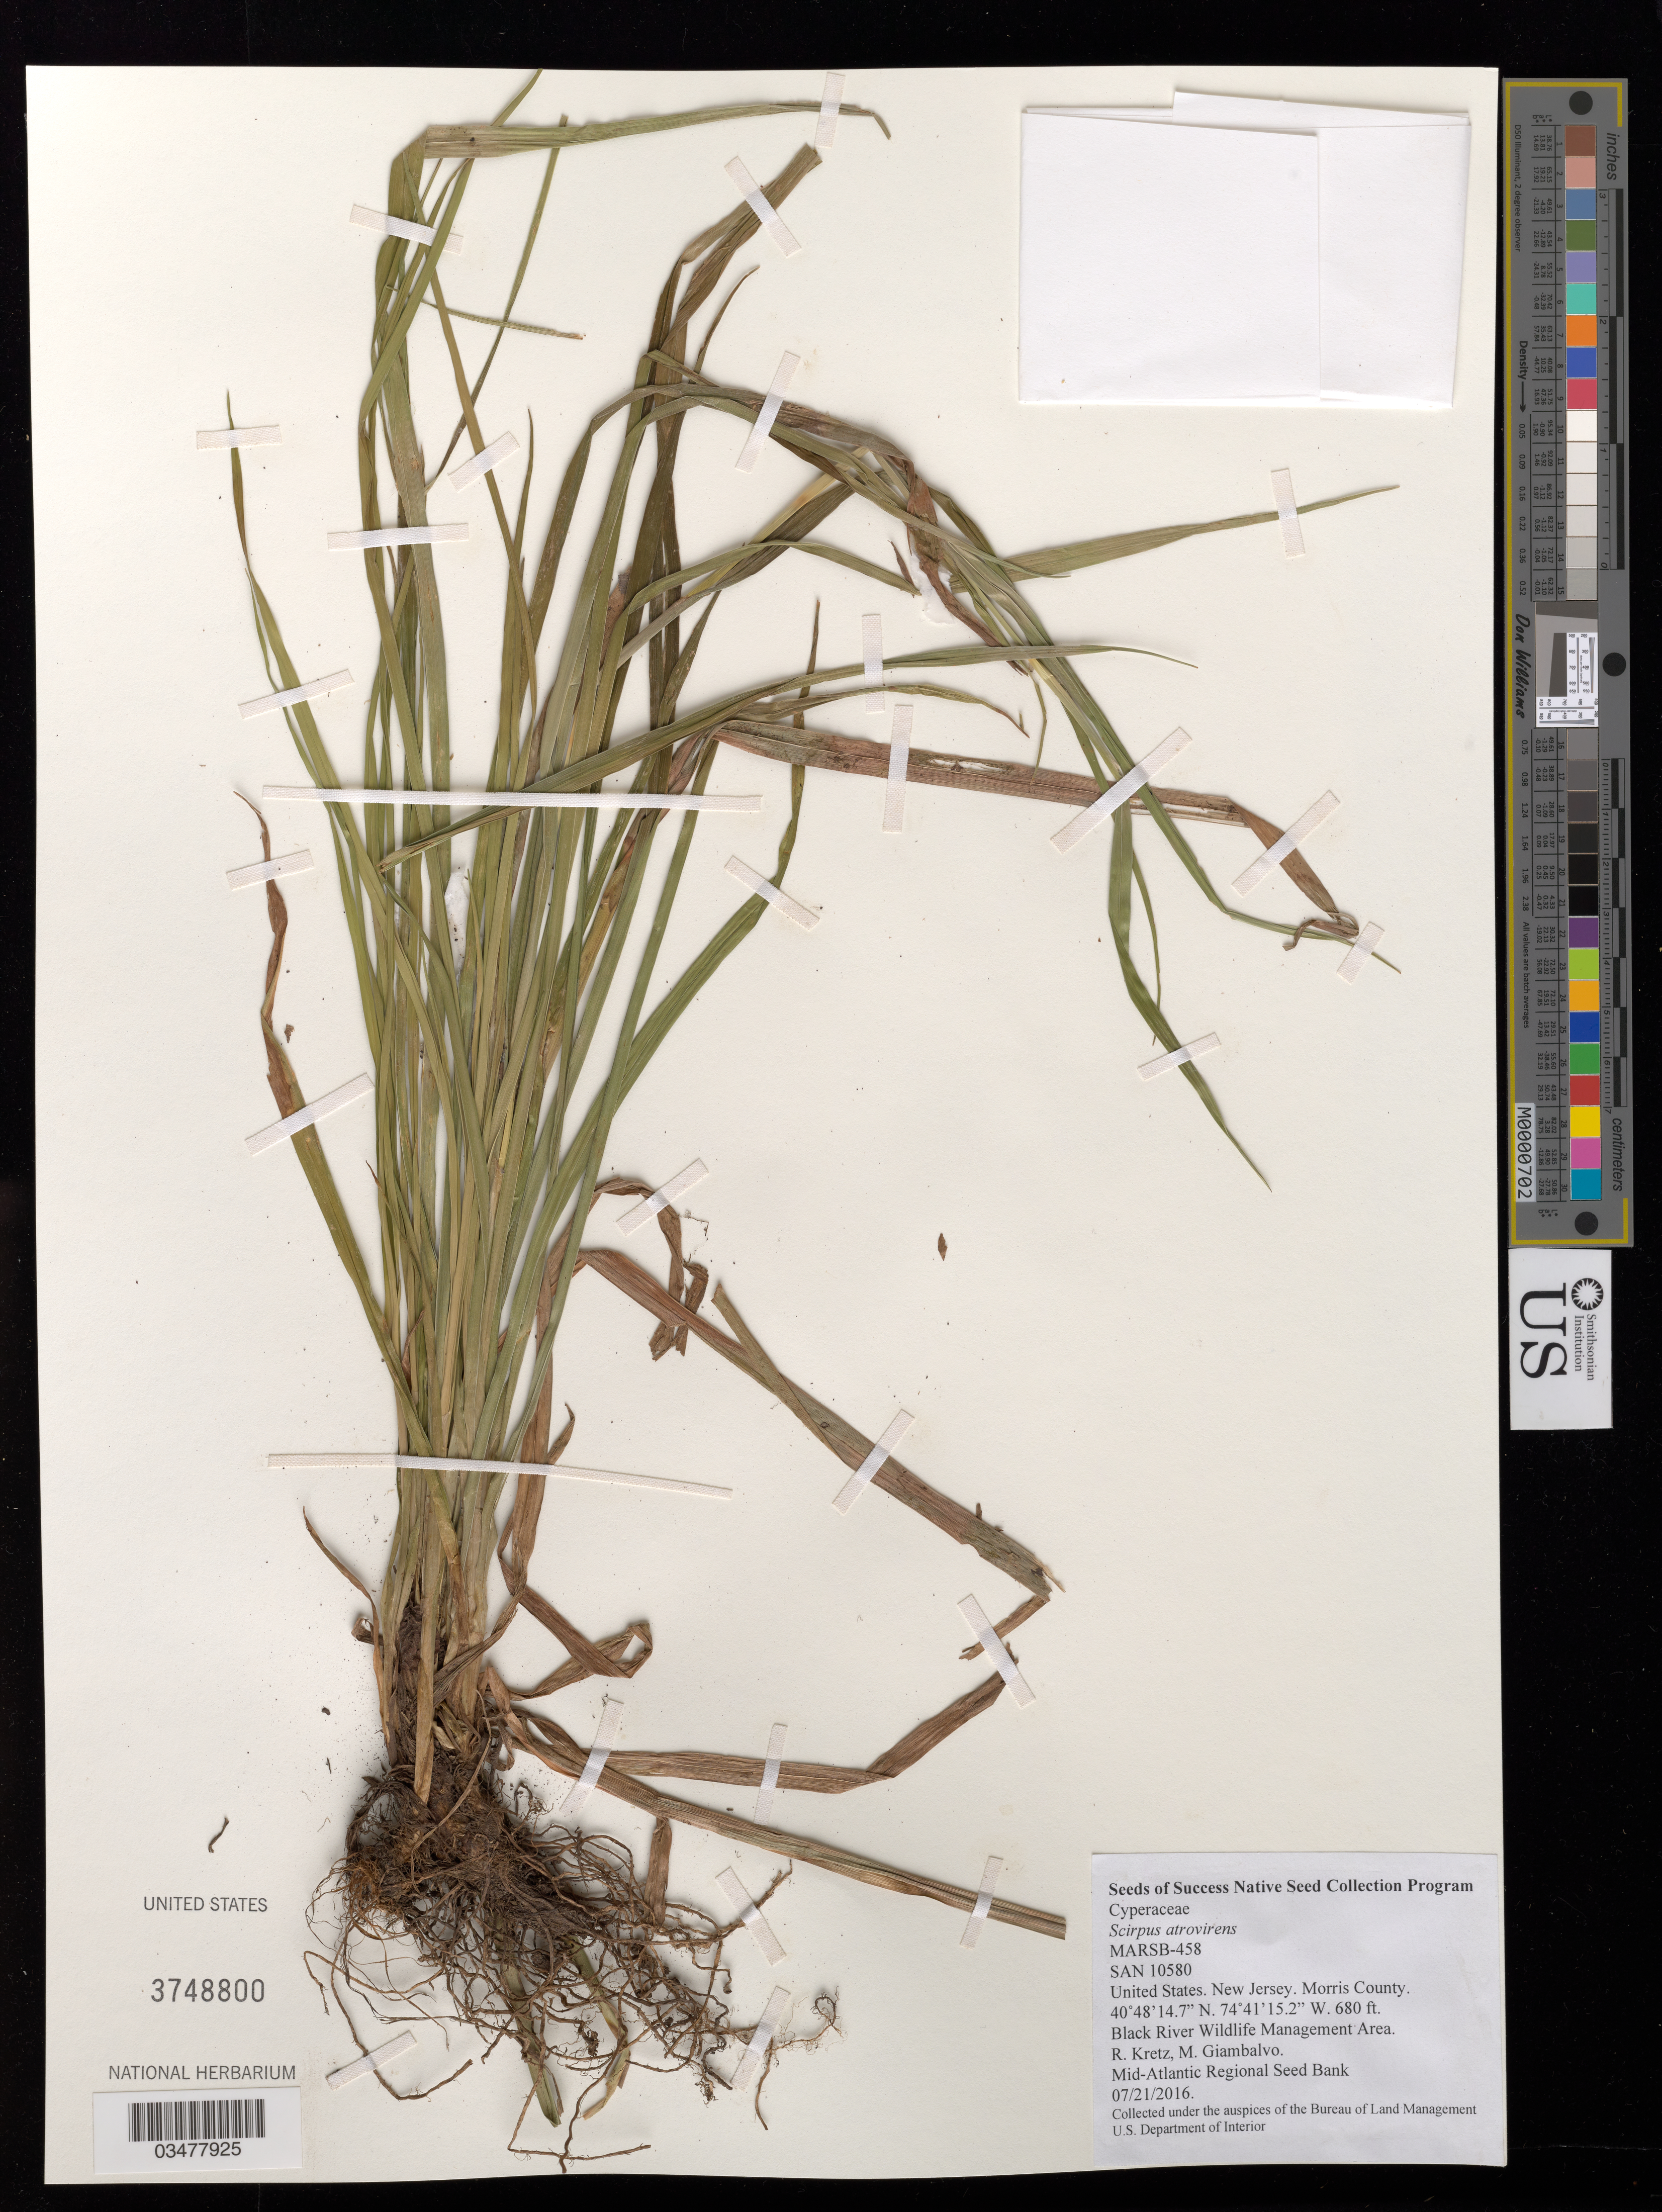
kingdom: Plantae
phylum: Tracheophyta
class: Liliopsida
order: Poales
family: Cyperaceae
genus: Scirpus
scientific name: Scirpus atrovirens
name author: Willd.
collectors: R. Kretz & M. Giambalvo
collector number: MARSB-458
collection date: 2016-07-21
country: United States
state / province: New Jersey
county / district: Morris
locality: Black River Wildlife Management Area, Patirots Path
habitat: mix hardwood swamp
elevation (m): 207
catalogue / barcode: US 3748800